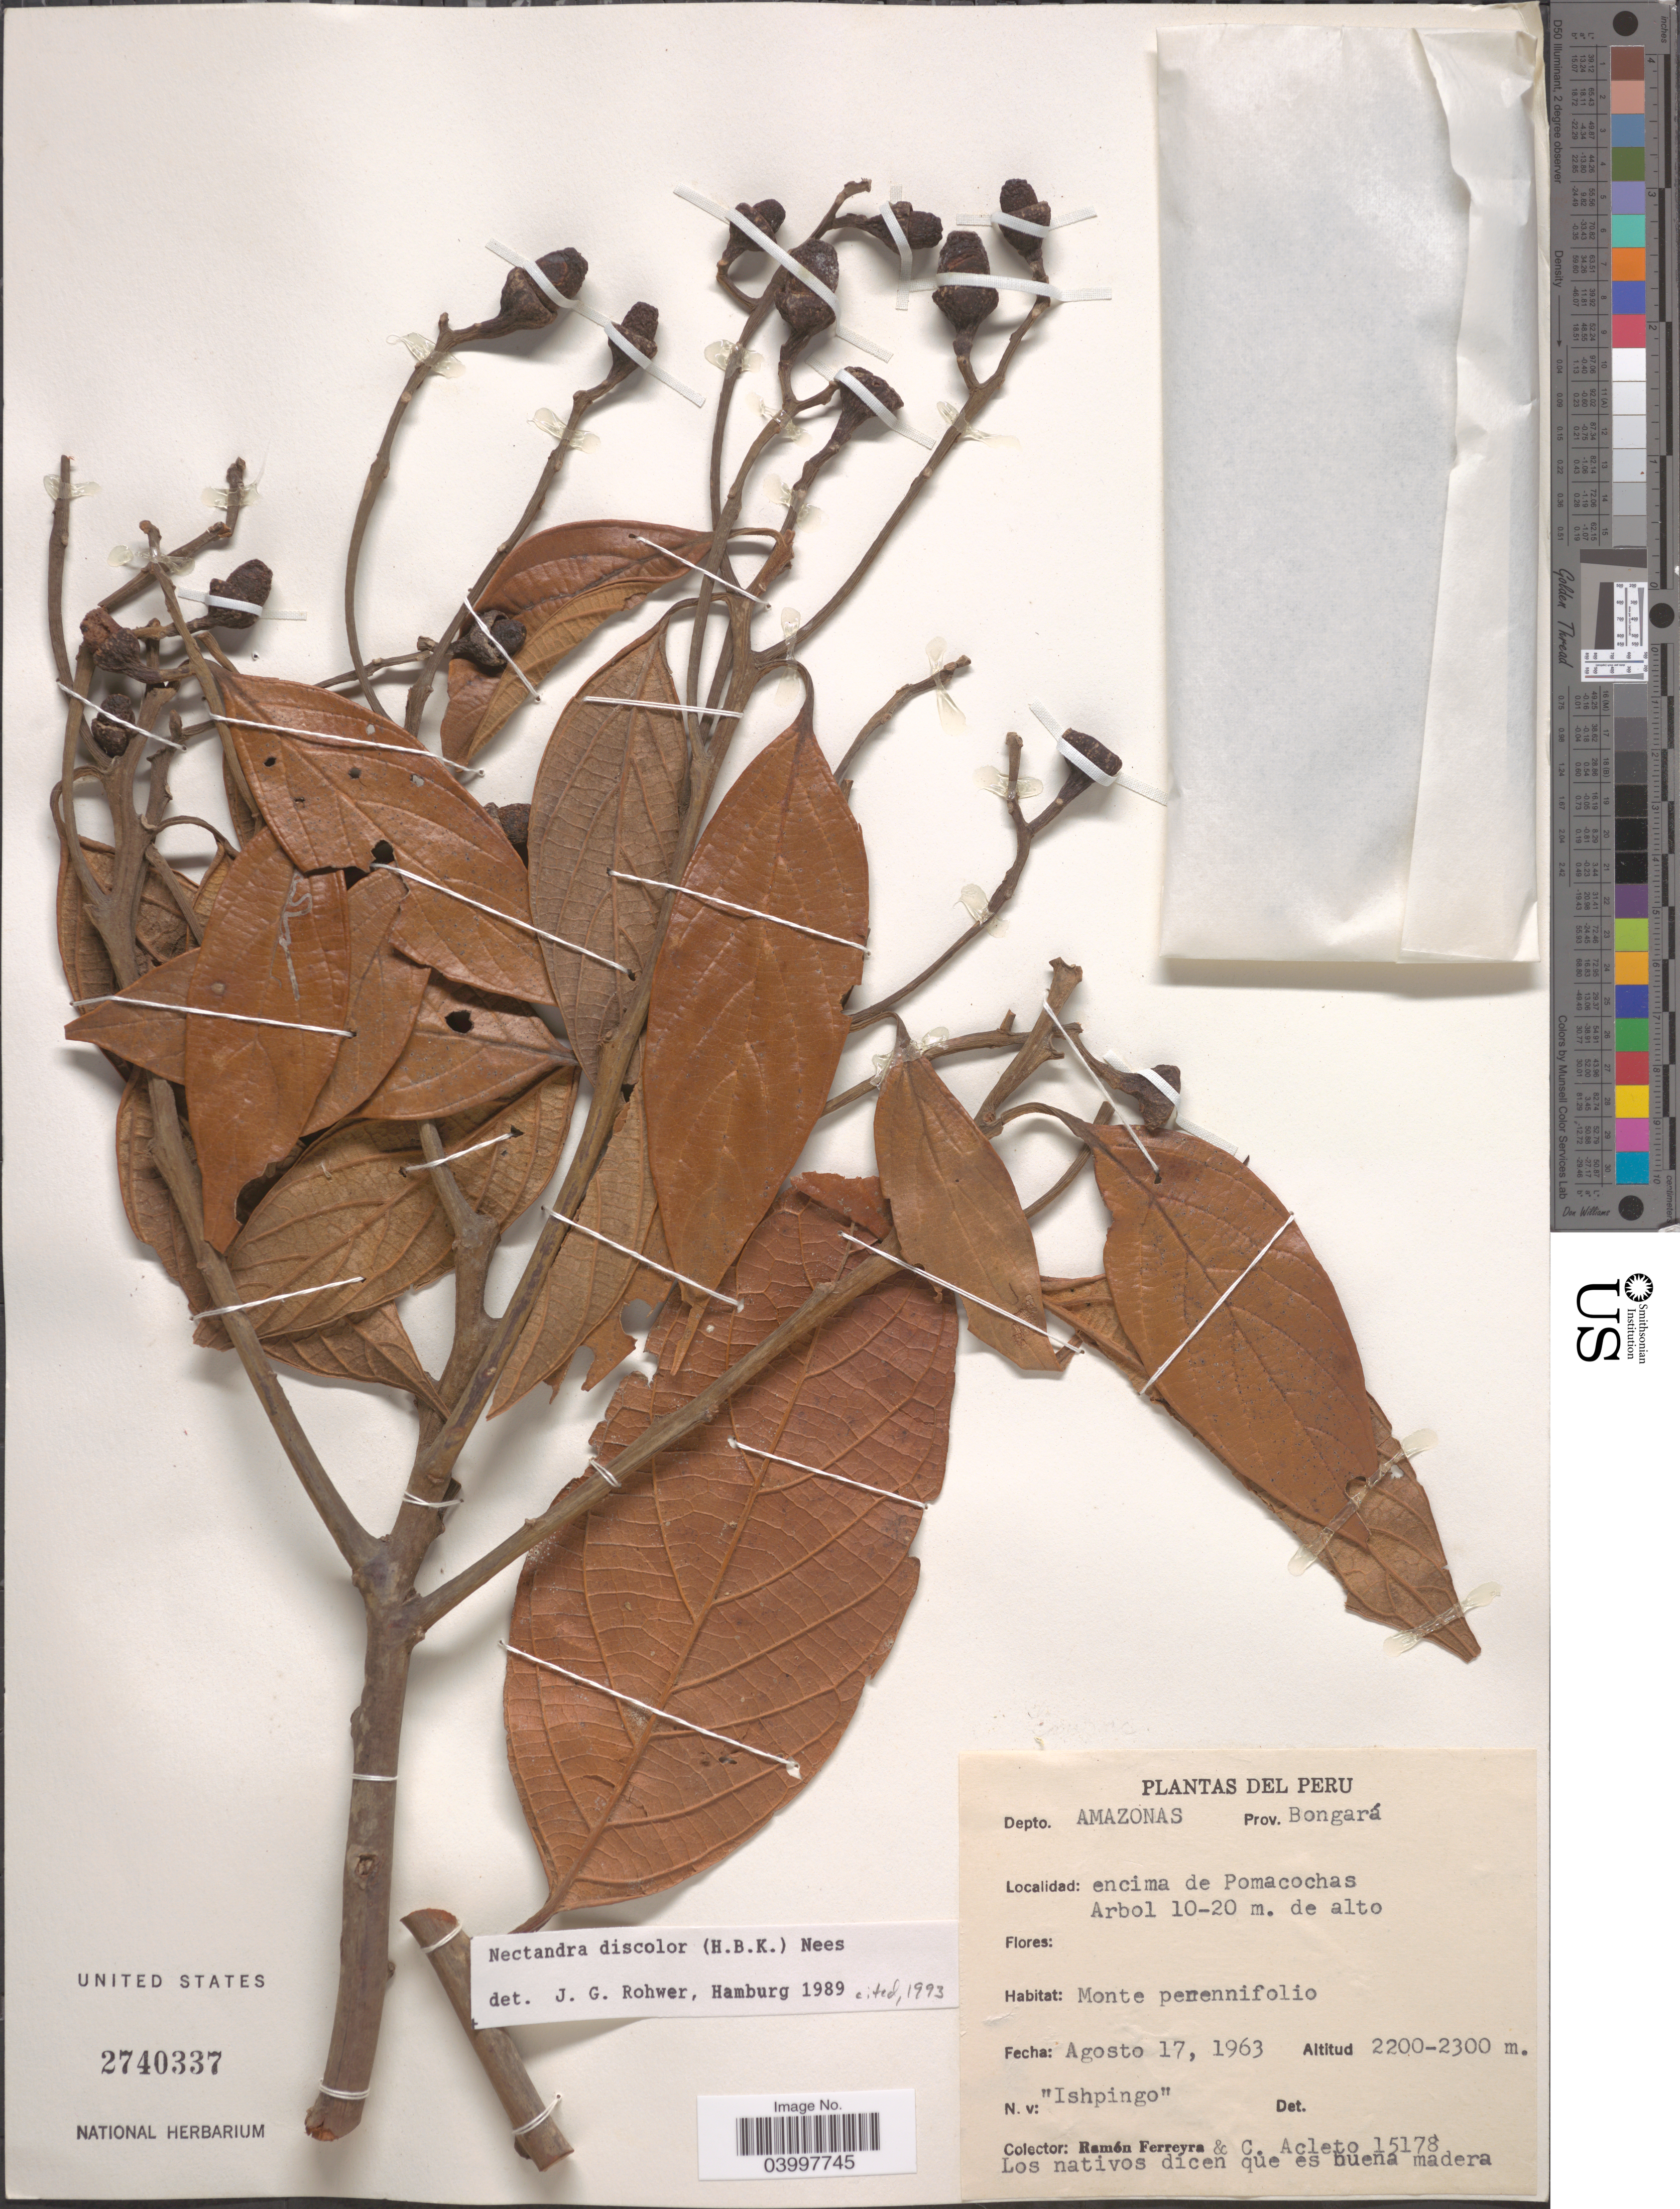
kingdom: Plantae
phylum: Tracheophyta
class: Magnoliopsida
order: Laurales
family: Lauraceae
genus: Ocotea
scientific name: Ocotea discolor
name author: (Kunth & Nees) Nees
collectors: R. A. Ferreyra & C. Acleto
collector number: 15178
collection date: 1963-08-17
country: Peru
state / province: Amazonas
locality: Depto. Amazonas. Prov. Bongará. Encima de Pomacochas.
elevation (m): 2200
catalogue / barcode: US 2740337